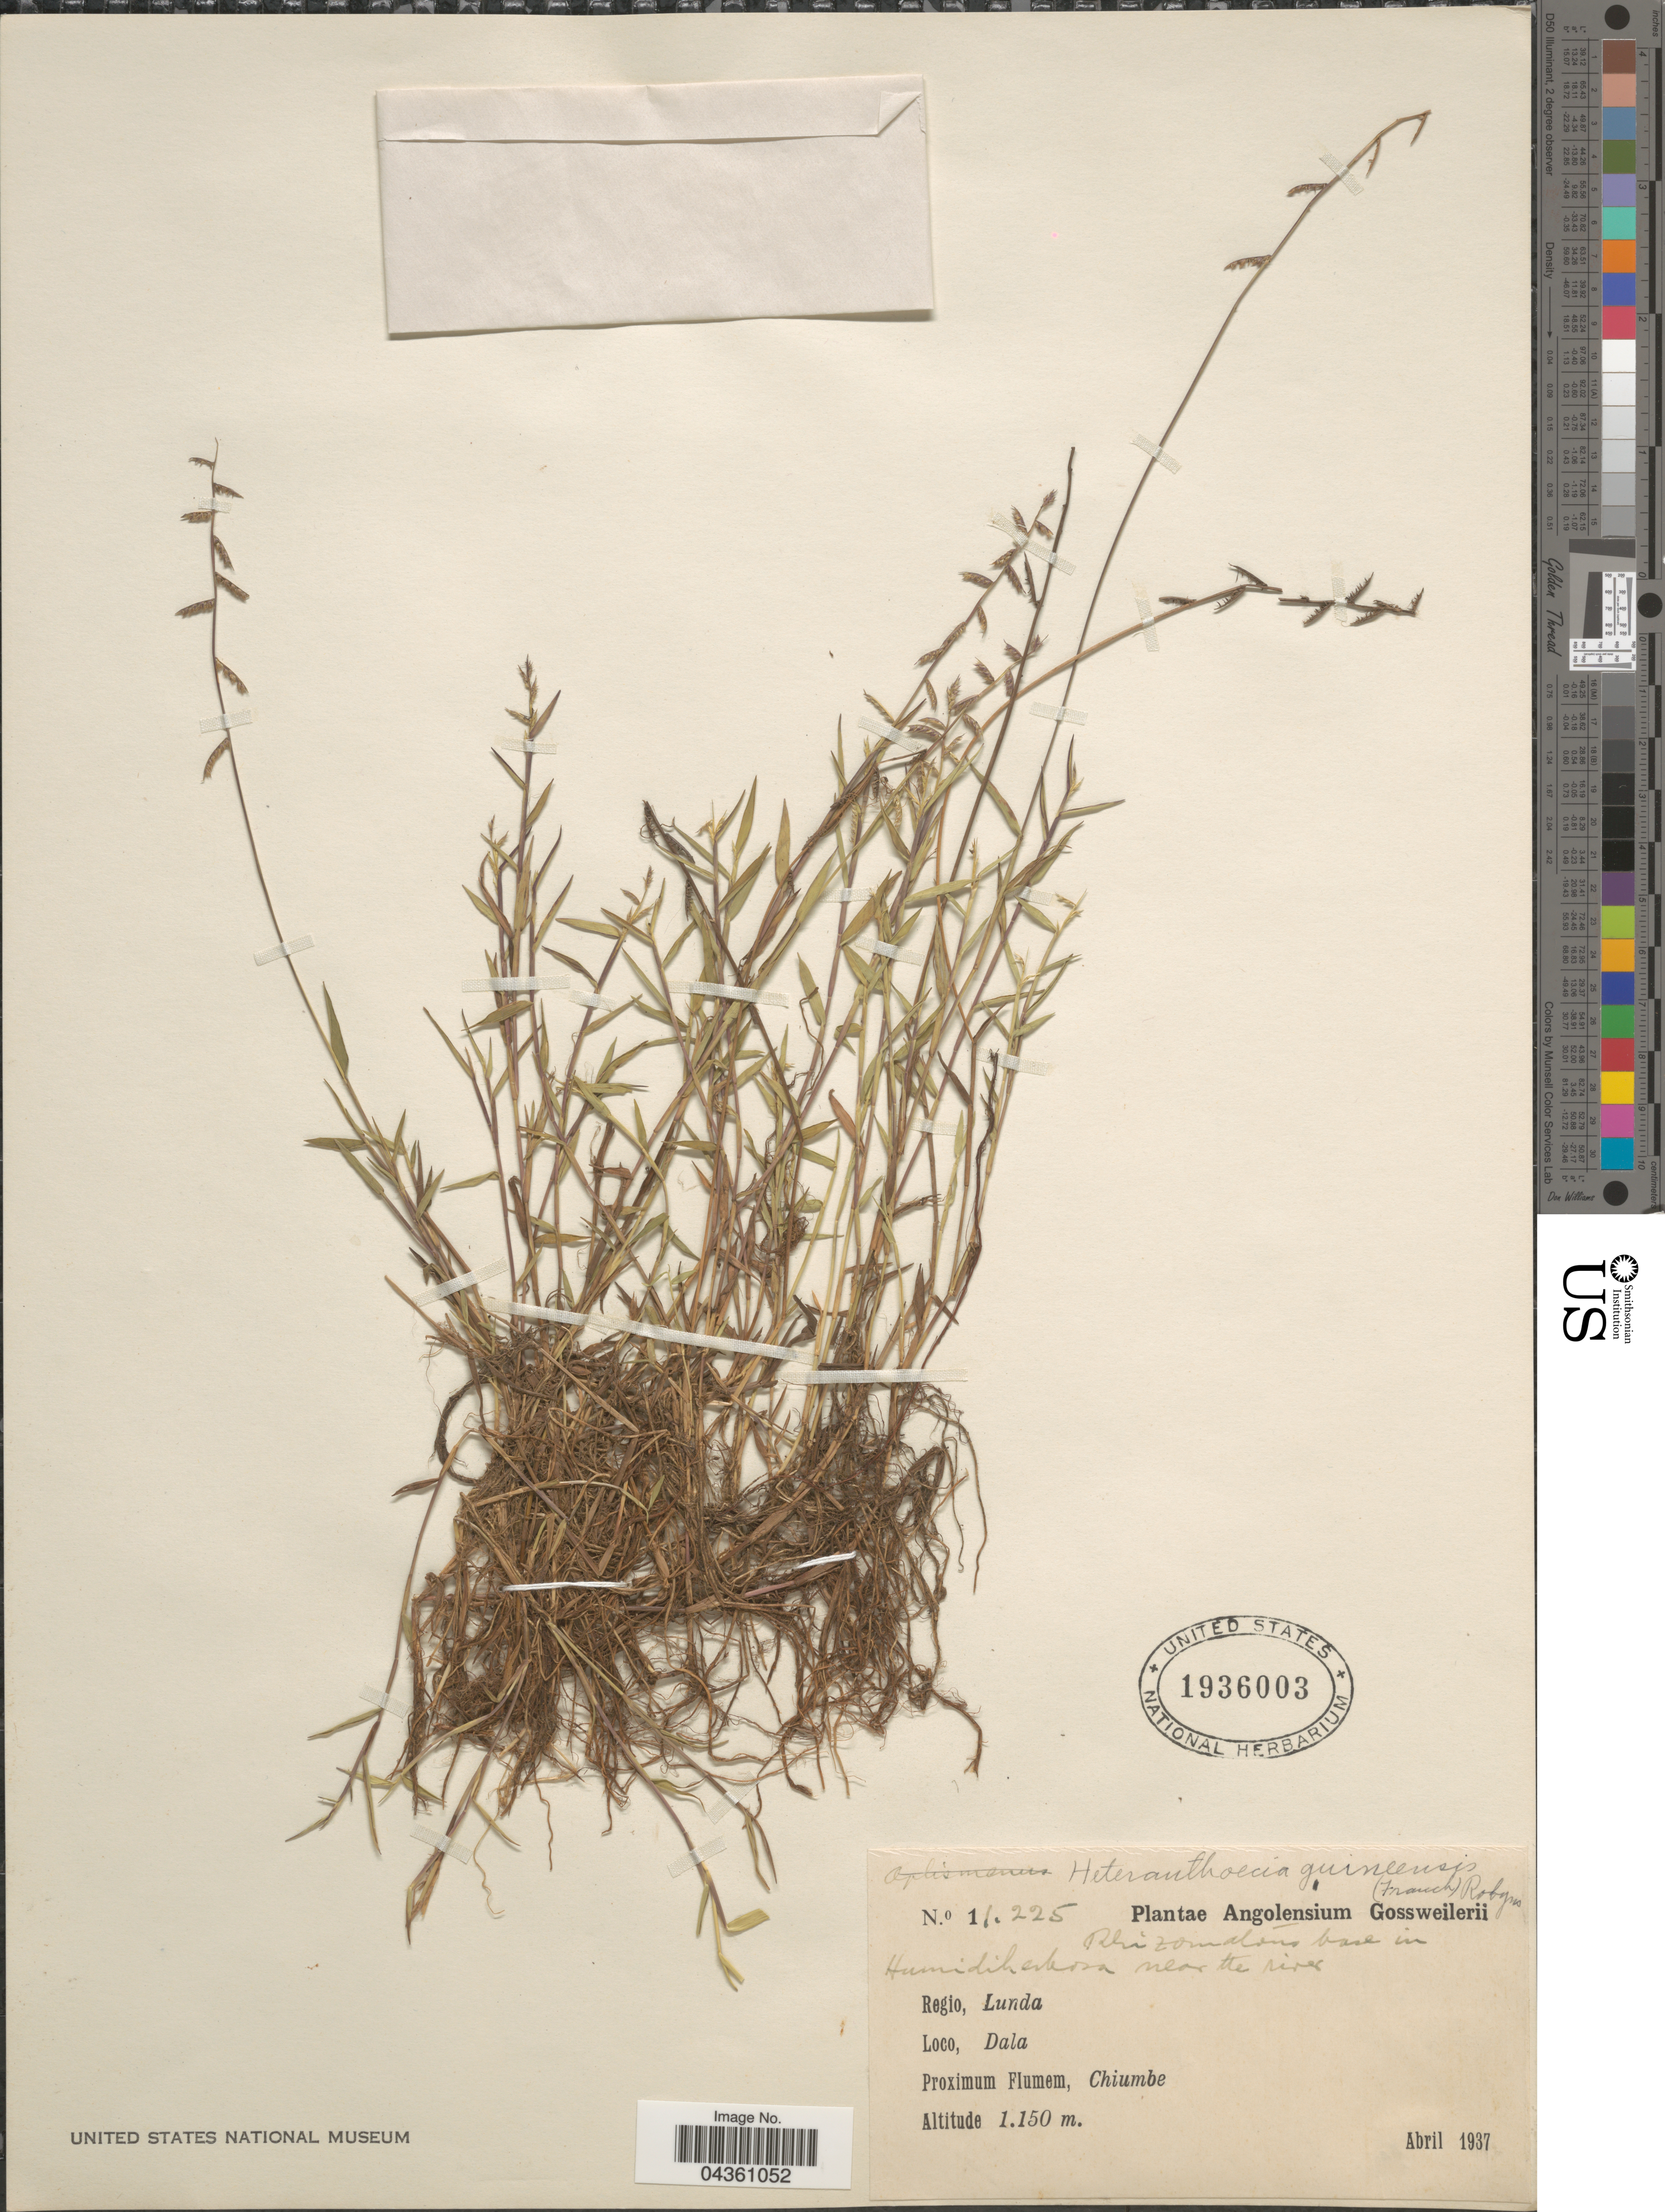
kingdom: Plantae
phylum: Tracheophyta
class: Liliopsida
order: Poales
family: Poaceae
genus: Heteranthoecia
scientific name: Heteranthoecia guineensis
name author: (Franch.) Robyns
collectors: -. Gossweiler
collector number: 11225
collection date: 1937-04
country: Angola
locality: Regio, Lunda. Dala. Proximum Flumen, Chiumbe.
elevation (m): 1150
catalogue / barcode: US 1936003